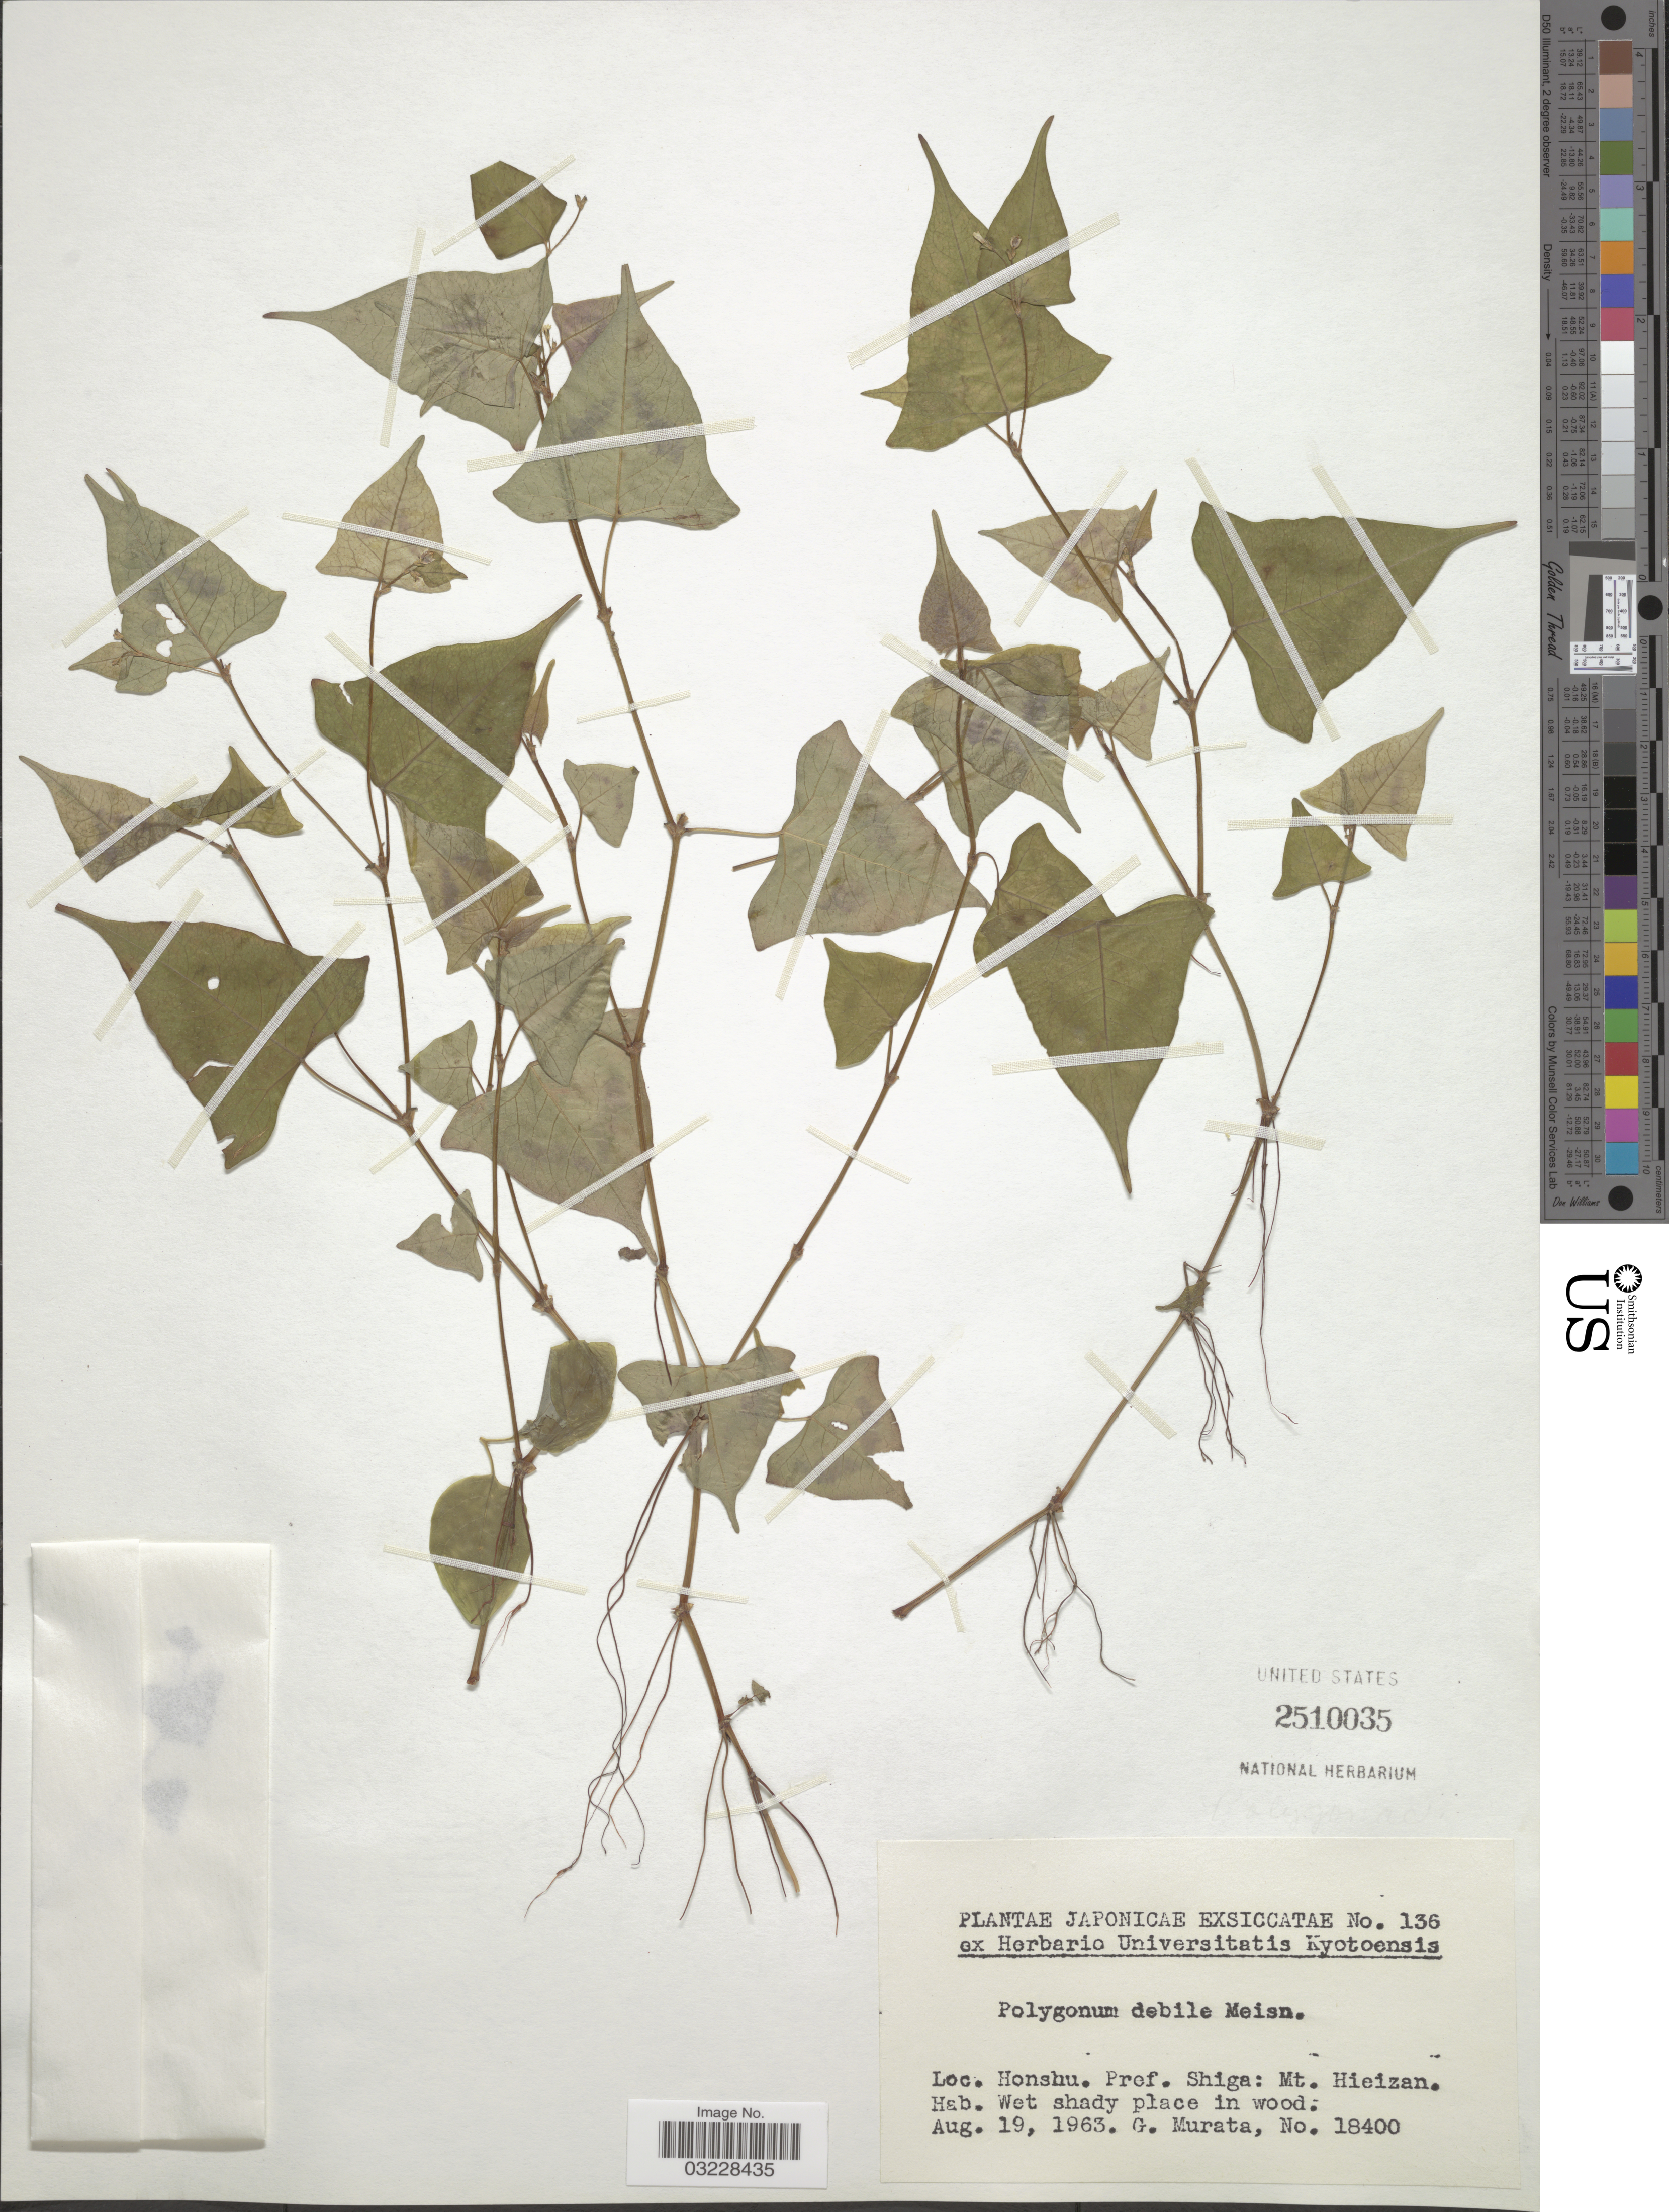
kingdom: Plantae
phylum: Tracheophyta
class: Magnoliopsida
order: Caryophyllales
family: Polygonaceae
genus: Persicaria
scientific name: Persicaria sp.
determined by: Atha, D. E.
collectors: G. Murata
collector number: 18400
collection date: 1963-08-19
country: Japan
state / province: Siga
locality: Honshu. Pref. Shiga: Mt. Hieizan.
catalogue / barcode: US 2510035